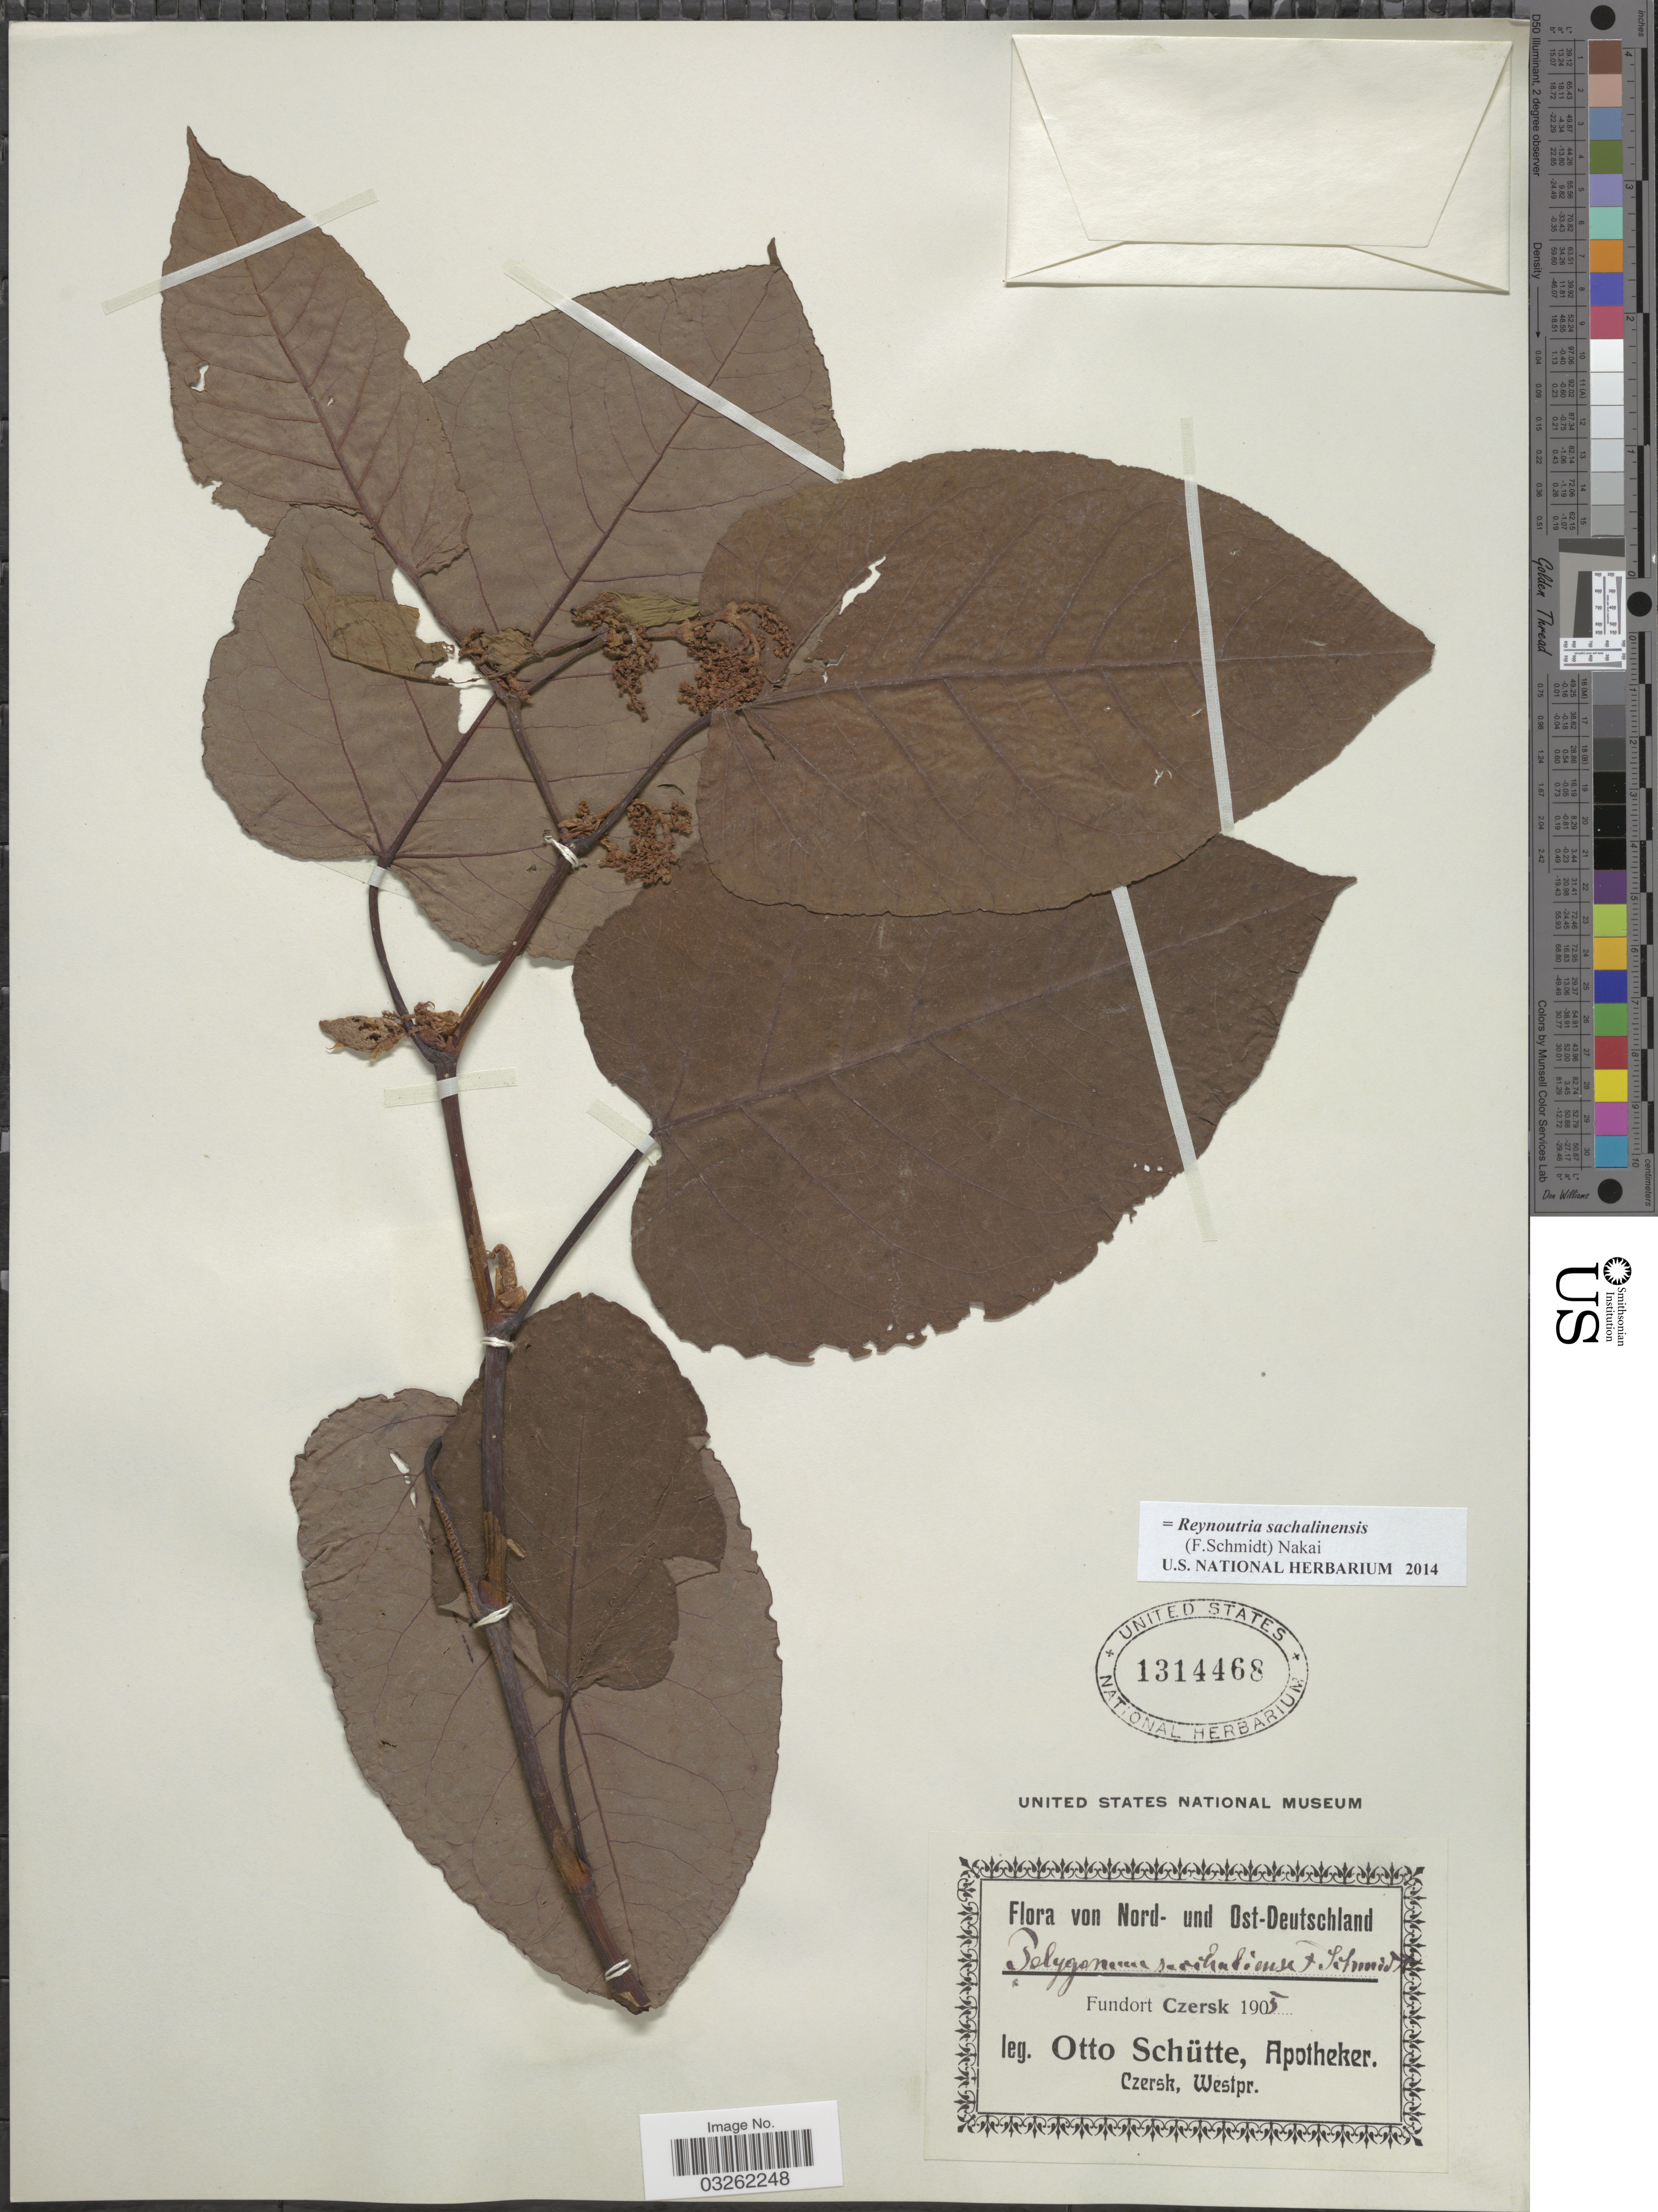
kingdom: Plantae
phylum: Tracheophyta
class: Magnoliopsida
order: Caryophyllales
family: Polygonaceae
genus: Reynoutria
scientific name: Reynoutria sachalinensis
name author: (F. Schmidt) Nakai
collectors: O. Schütte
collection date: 1905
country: Germany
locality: Nord-und Ost-Deutschland, Fundort Czersk, Westpr.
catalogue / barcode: US 1314468